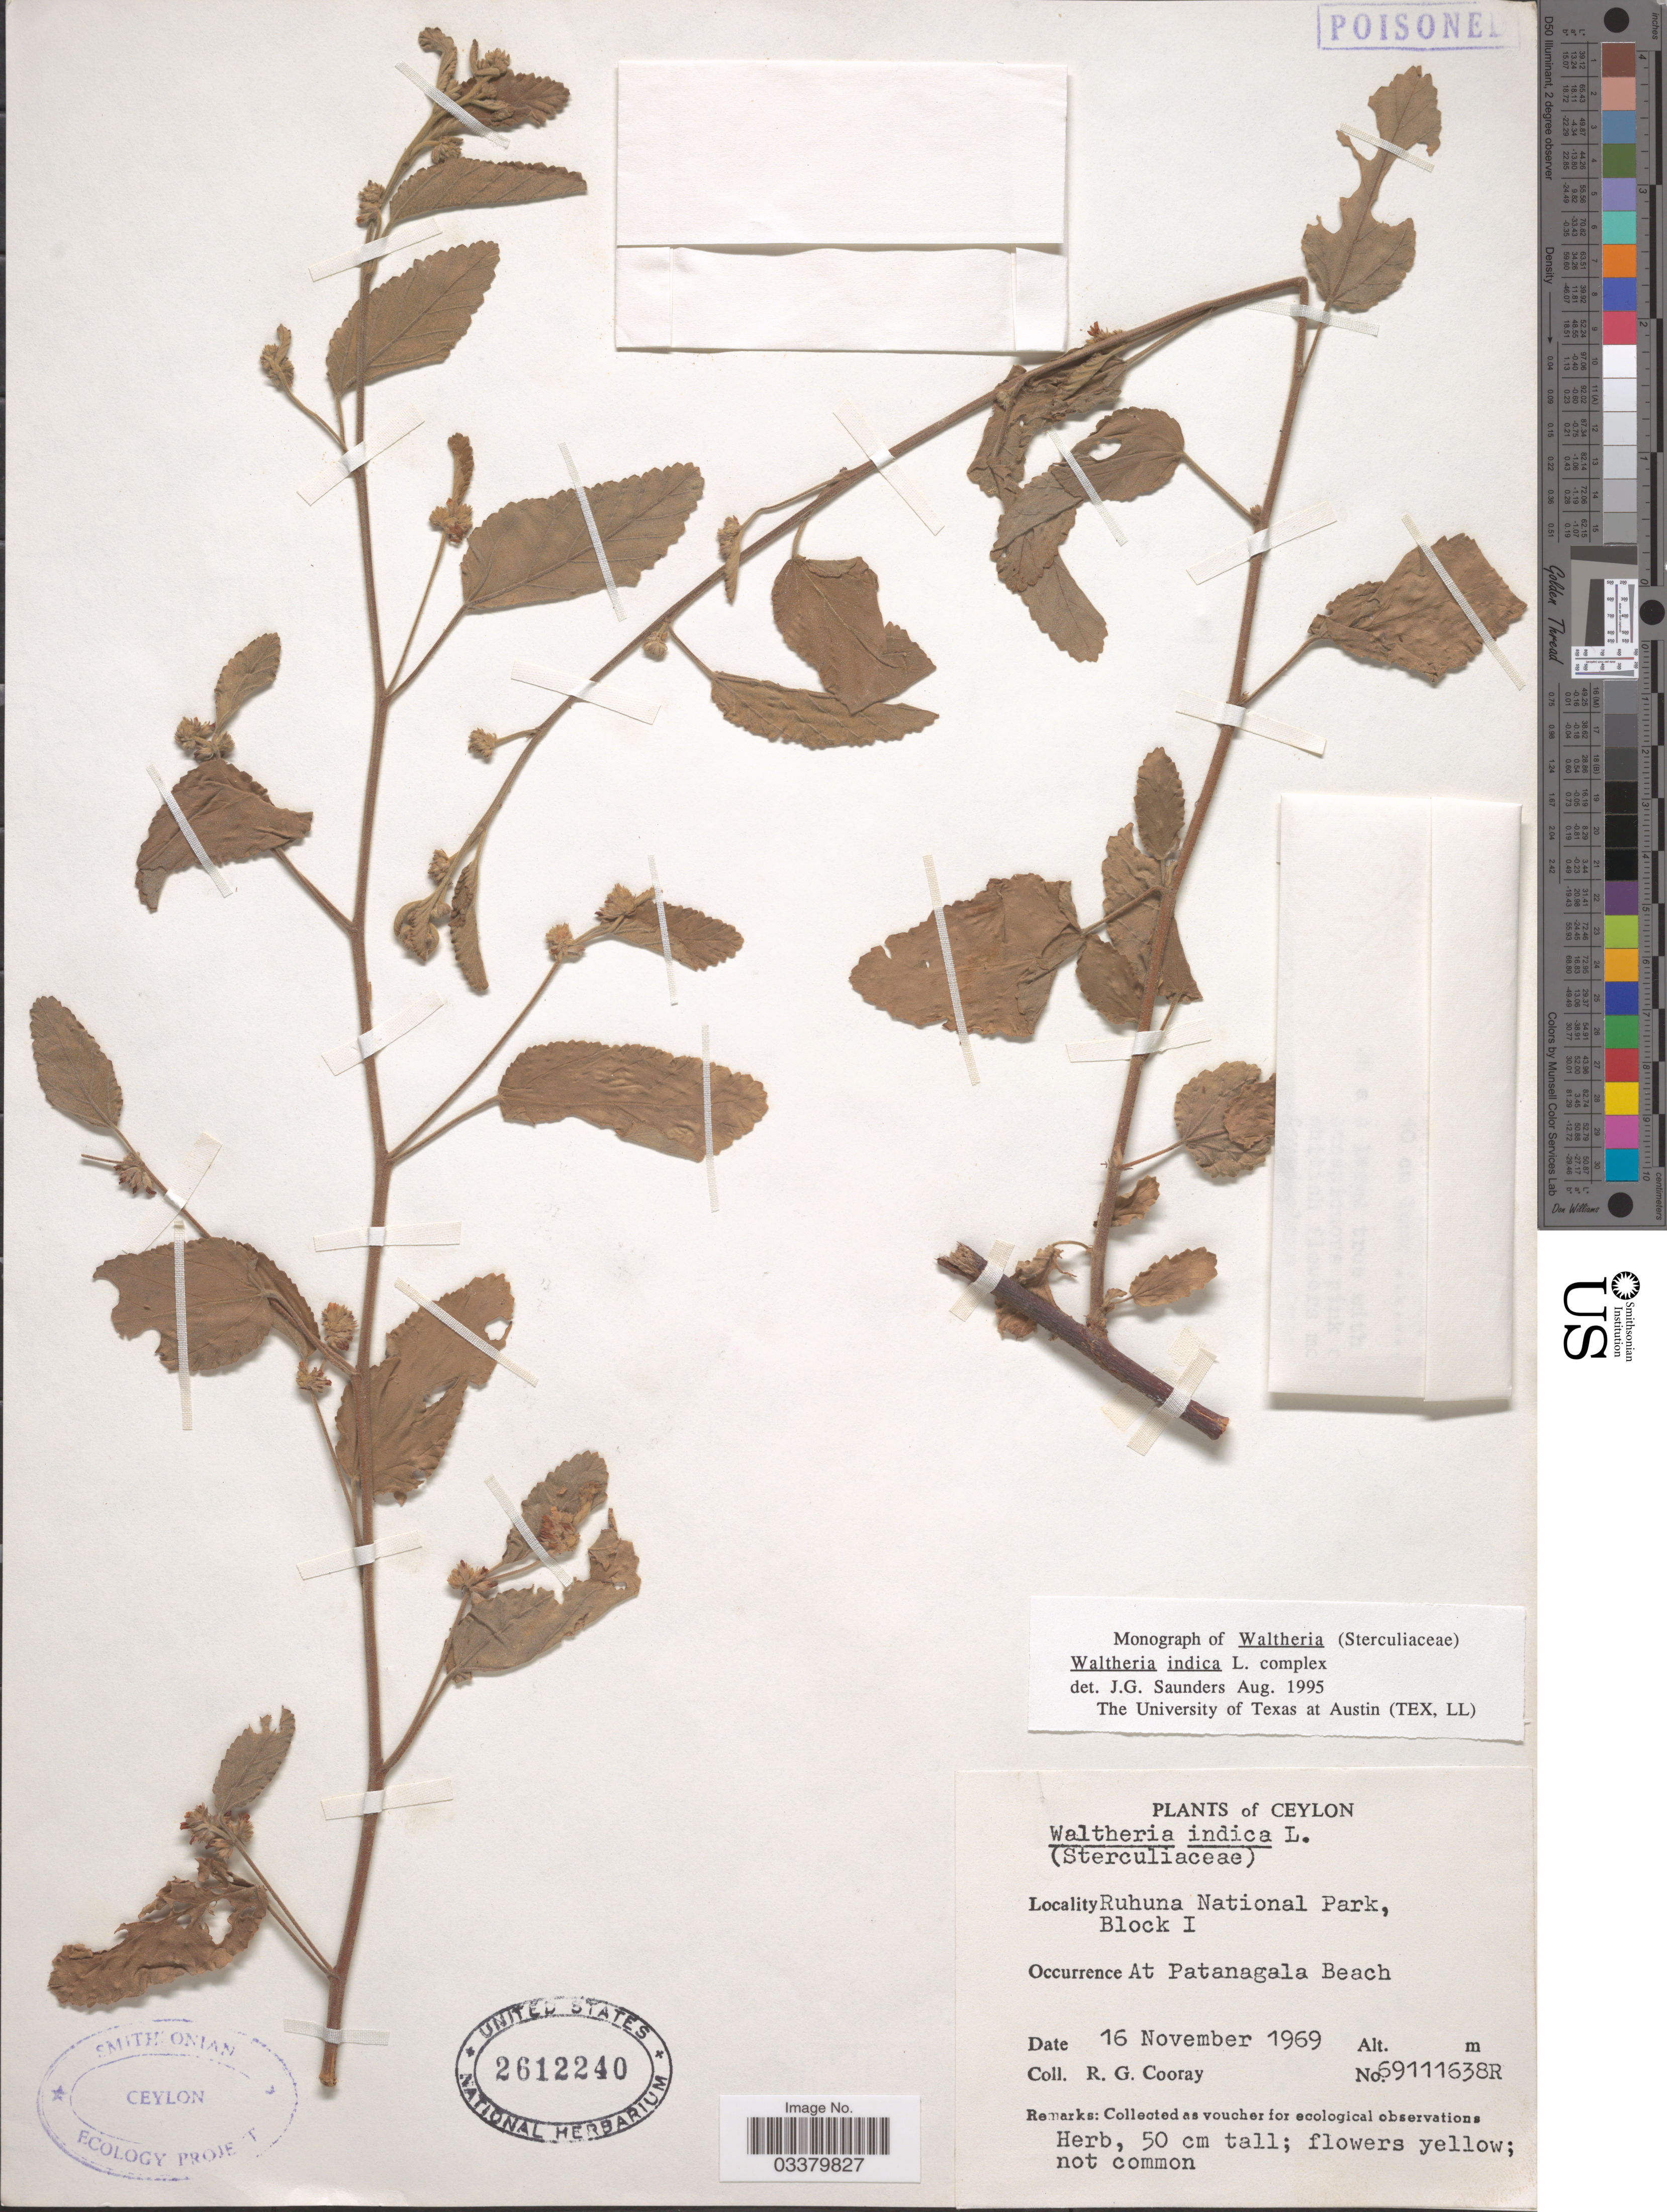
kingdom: Plantae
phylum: Tracheophyta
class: Magnoliopsida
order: Malvales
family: Malvaceae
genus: Waltheria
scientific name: Waltheria indica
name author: L.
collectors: R. Cooray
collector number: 69111638R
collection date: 1969-11-16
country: Sri Lanka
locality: Ceylon, Ruhuna National Park, Block I. At Patanagala Beach.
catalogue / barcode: US 2612240